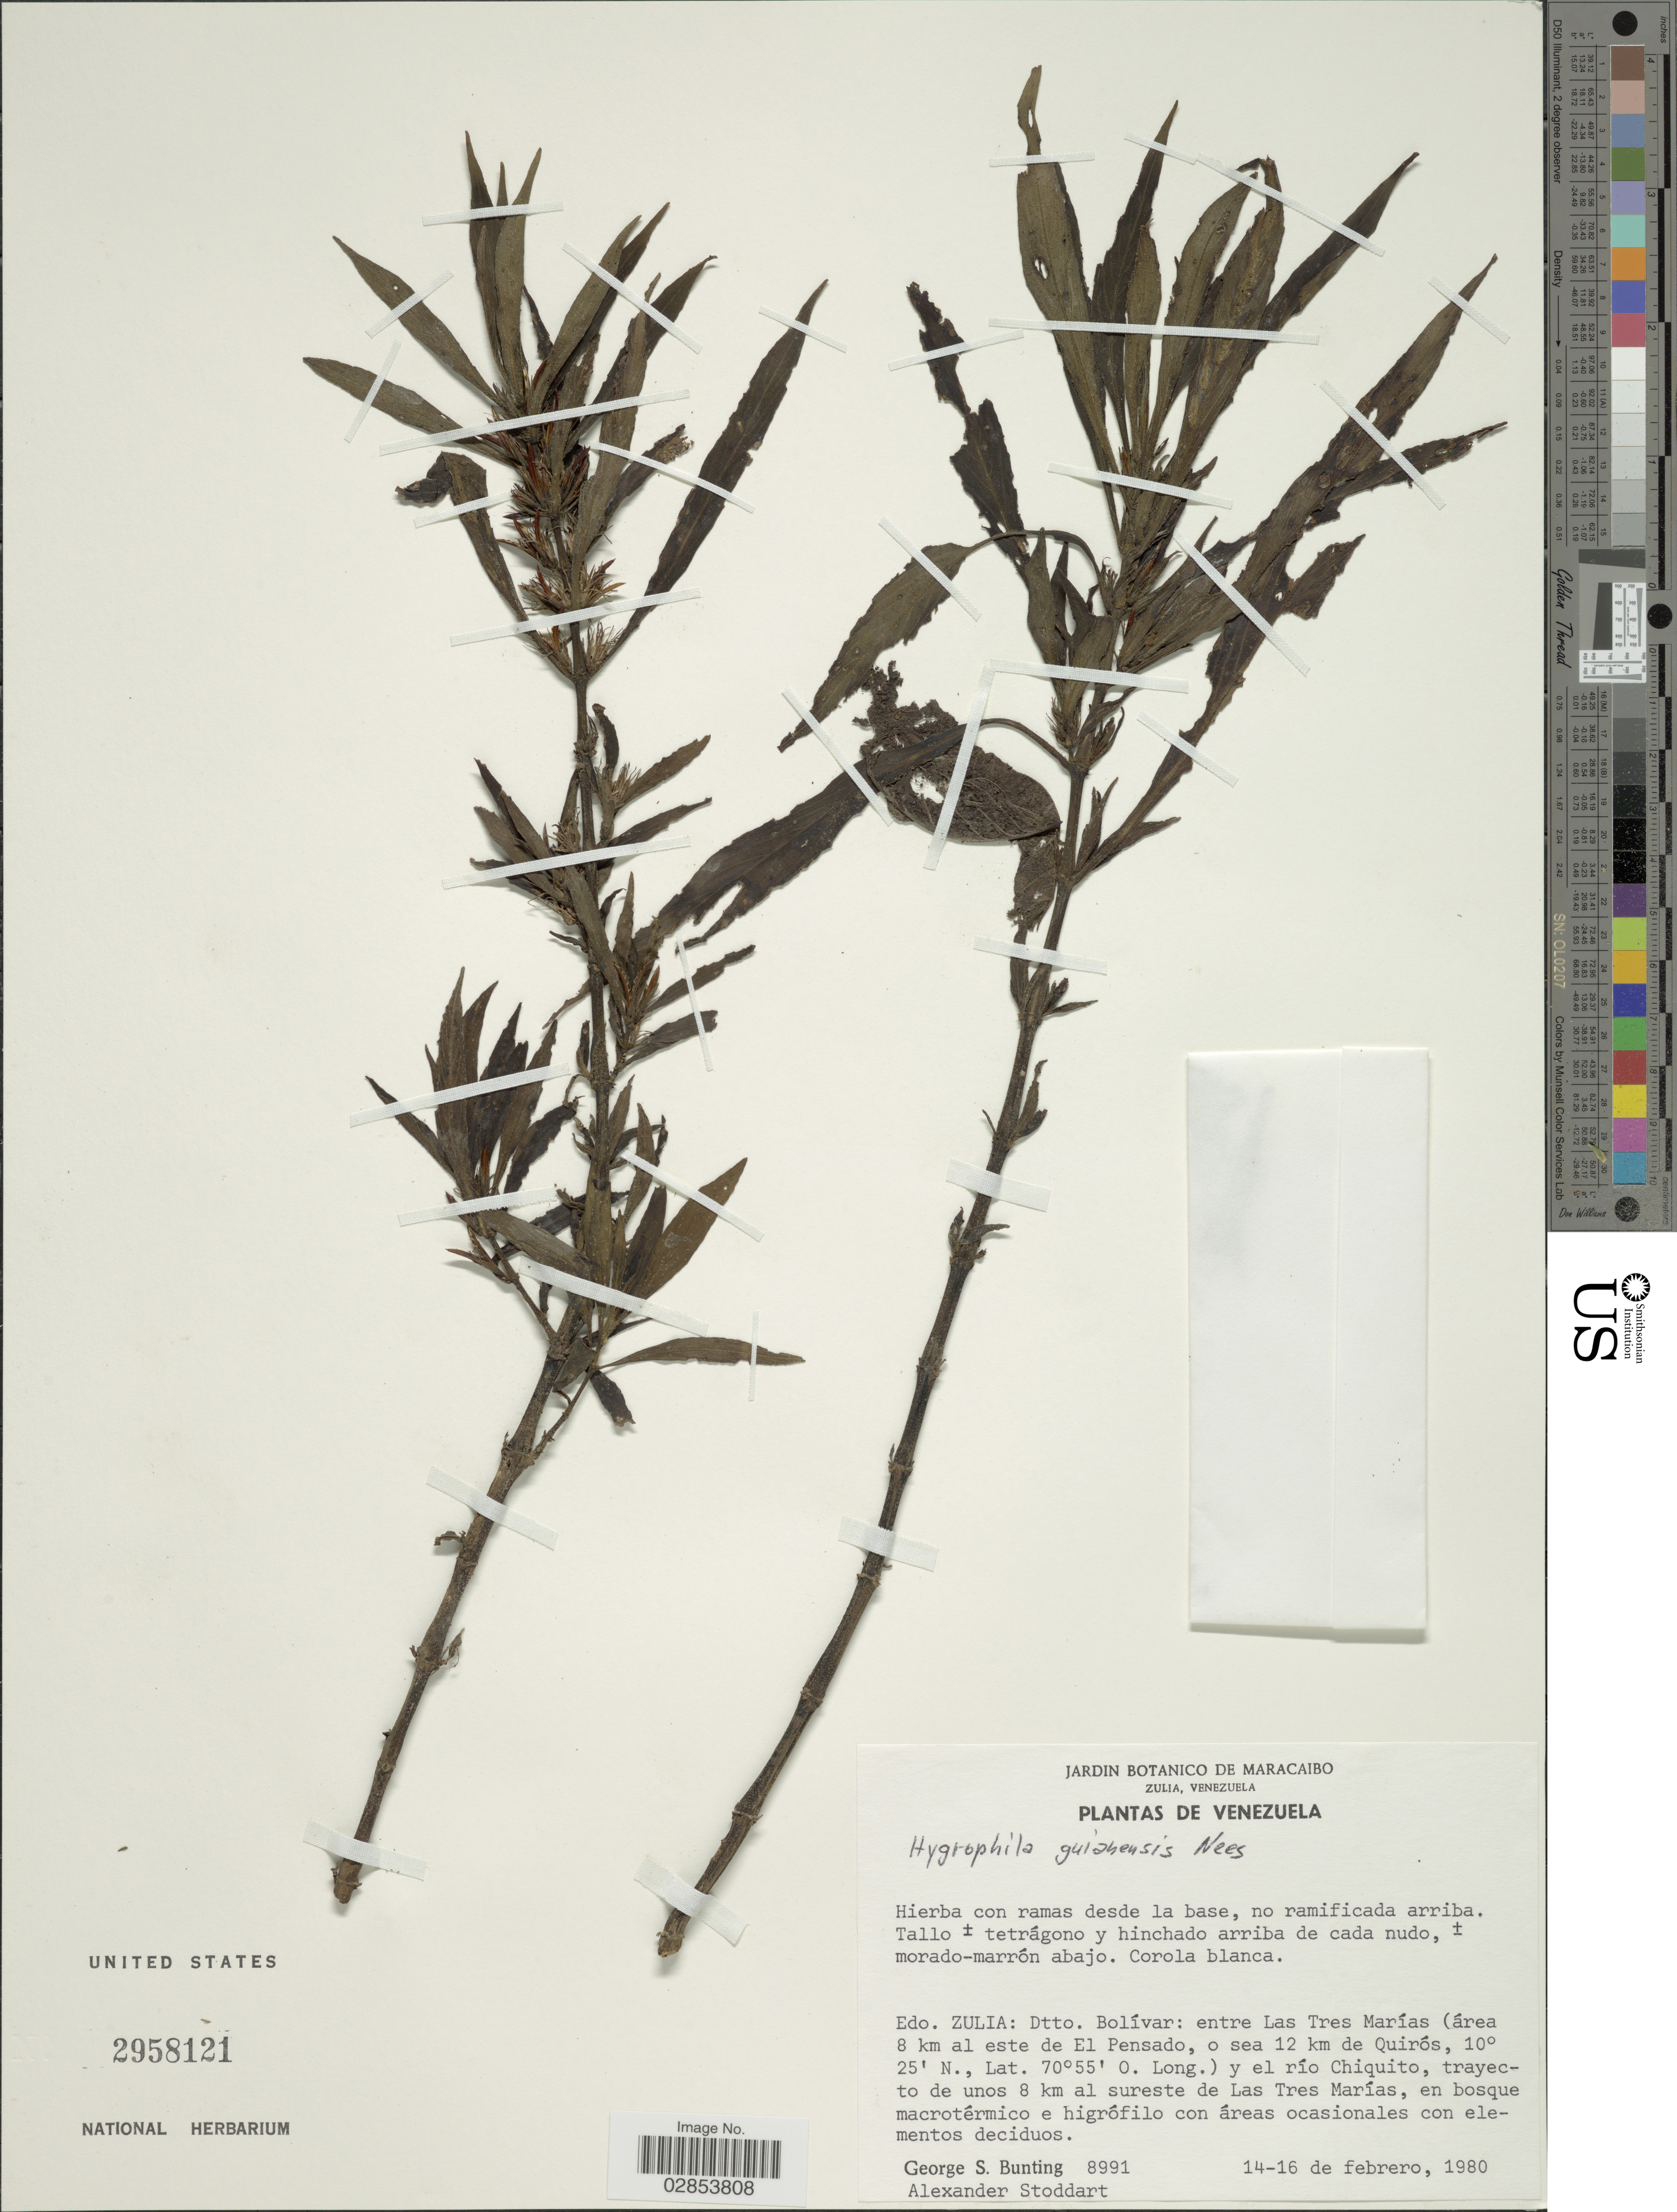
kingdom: Plantae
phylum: Tracheophyta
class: Magnoliopsida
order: Lamiales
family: Acanthaceae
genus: Hygrophila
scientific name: Hygrophila costata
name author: Nees & T. Nees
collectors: G. S. Bunting & A. Stoddart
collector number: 8991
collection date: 1980-02-14/1980-02-16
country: Venezuela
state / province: Zulia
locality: Dtto. Bolívar: entre Las Tres Marías (área 8 km al este de El Pensado, o sea 12 km de Quirós) y el río Chiquito, trayecto de unos 8 km al sureste de Las Tres Marías.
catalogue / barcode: US 2958121